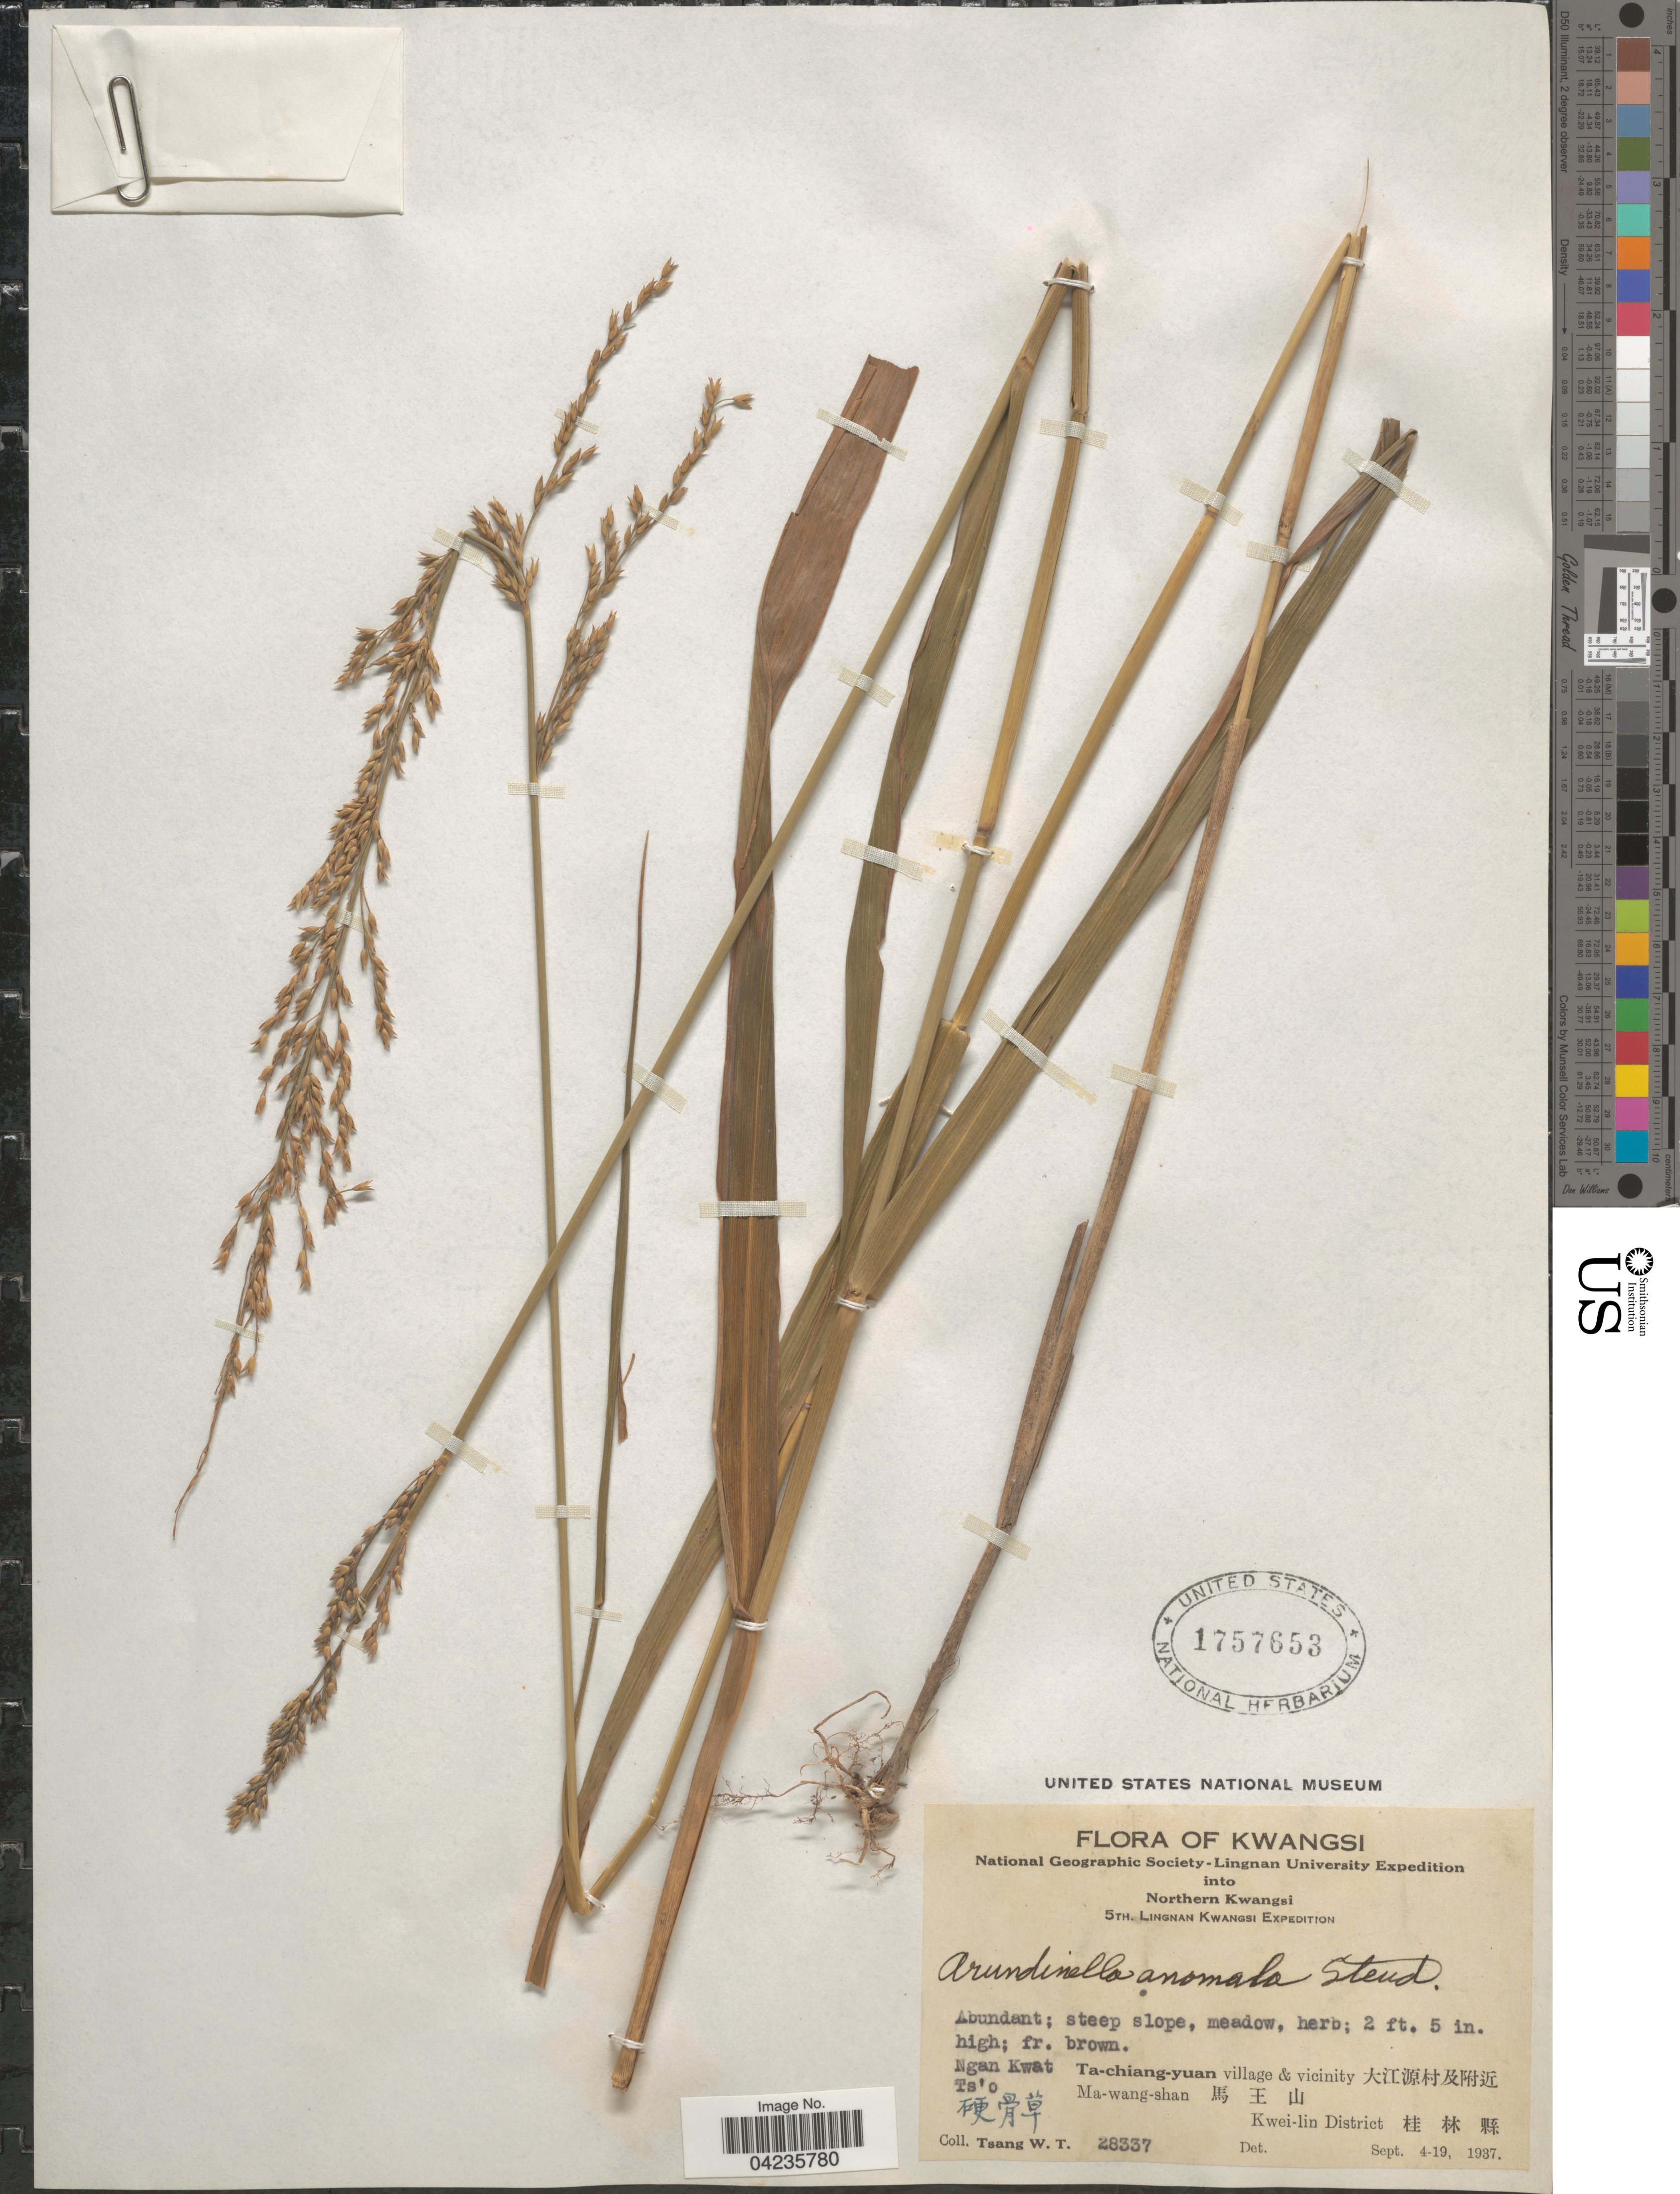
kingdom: Plantae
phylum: Tracheophyta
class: Liliopsida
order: Poales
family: Poaceae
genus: Arundinella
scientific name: Arundinella hirta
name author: (Thunb.) Tanaka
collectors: W. T. Tsang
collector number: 28337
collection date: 1937-09-04/1937-09-19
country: China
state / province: Guangxi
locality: Kwangsi. National Geographic Society-Lingnan University E[Foreign script]pedition into Northern Kwangsi. 5th. Lingnan Kwangsi E[Foreign script]pedition. Ngan Kwat Ts'o [Foreign script]. Ta-chiang-yuan village & vicinity [Foreign script] Ma-wang-shan [Foreign script]. Kwei-lin District [Foreign script].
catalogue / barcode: US 1757653